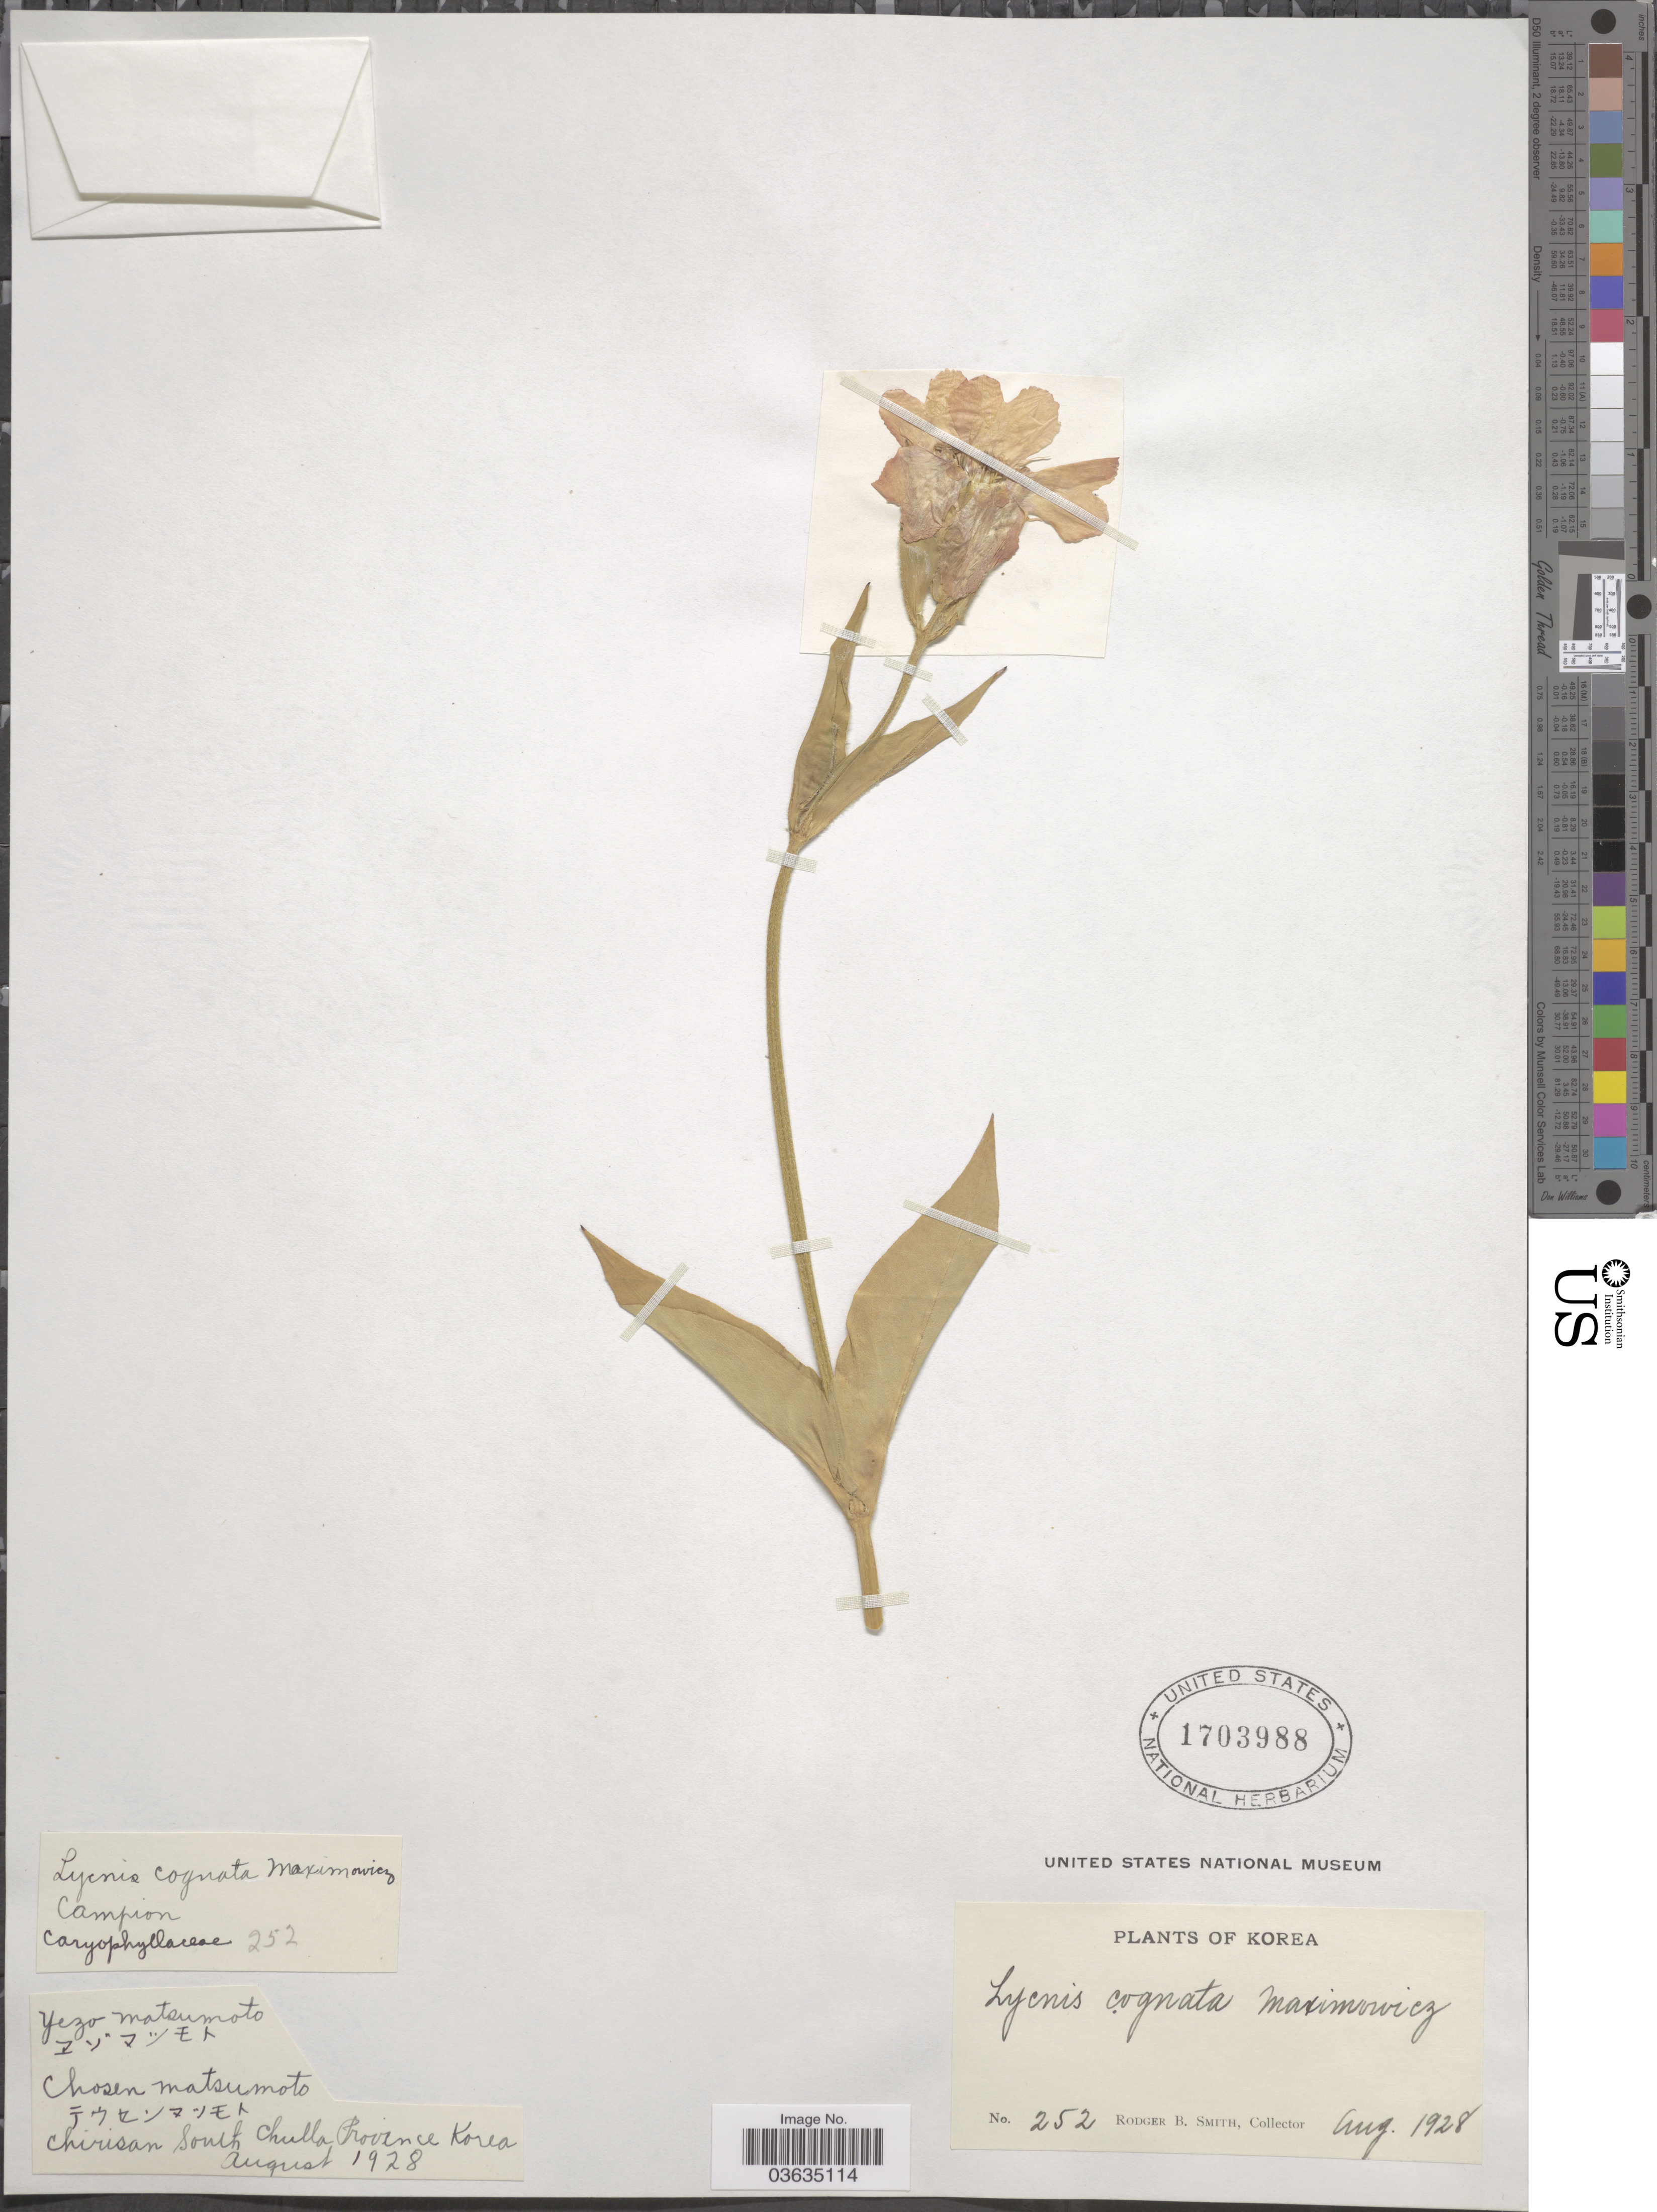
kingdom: Plantae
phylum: Tracheophyta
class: Magnoliopsida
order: Caryophyllales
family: Caryophyllaceae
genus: Silene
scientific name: Silene cognata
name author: (Maxim.) H. Ohashi & H. Nakai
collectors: R. B. Smith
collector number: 252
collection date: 1928-08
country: South Korea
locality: Chirisan South Chulla Province Korea.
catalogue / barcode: US 1703988